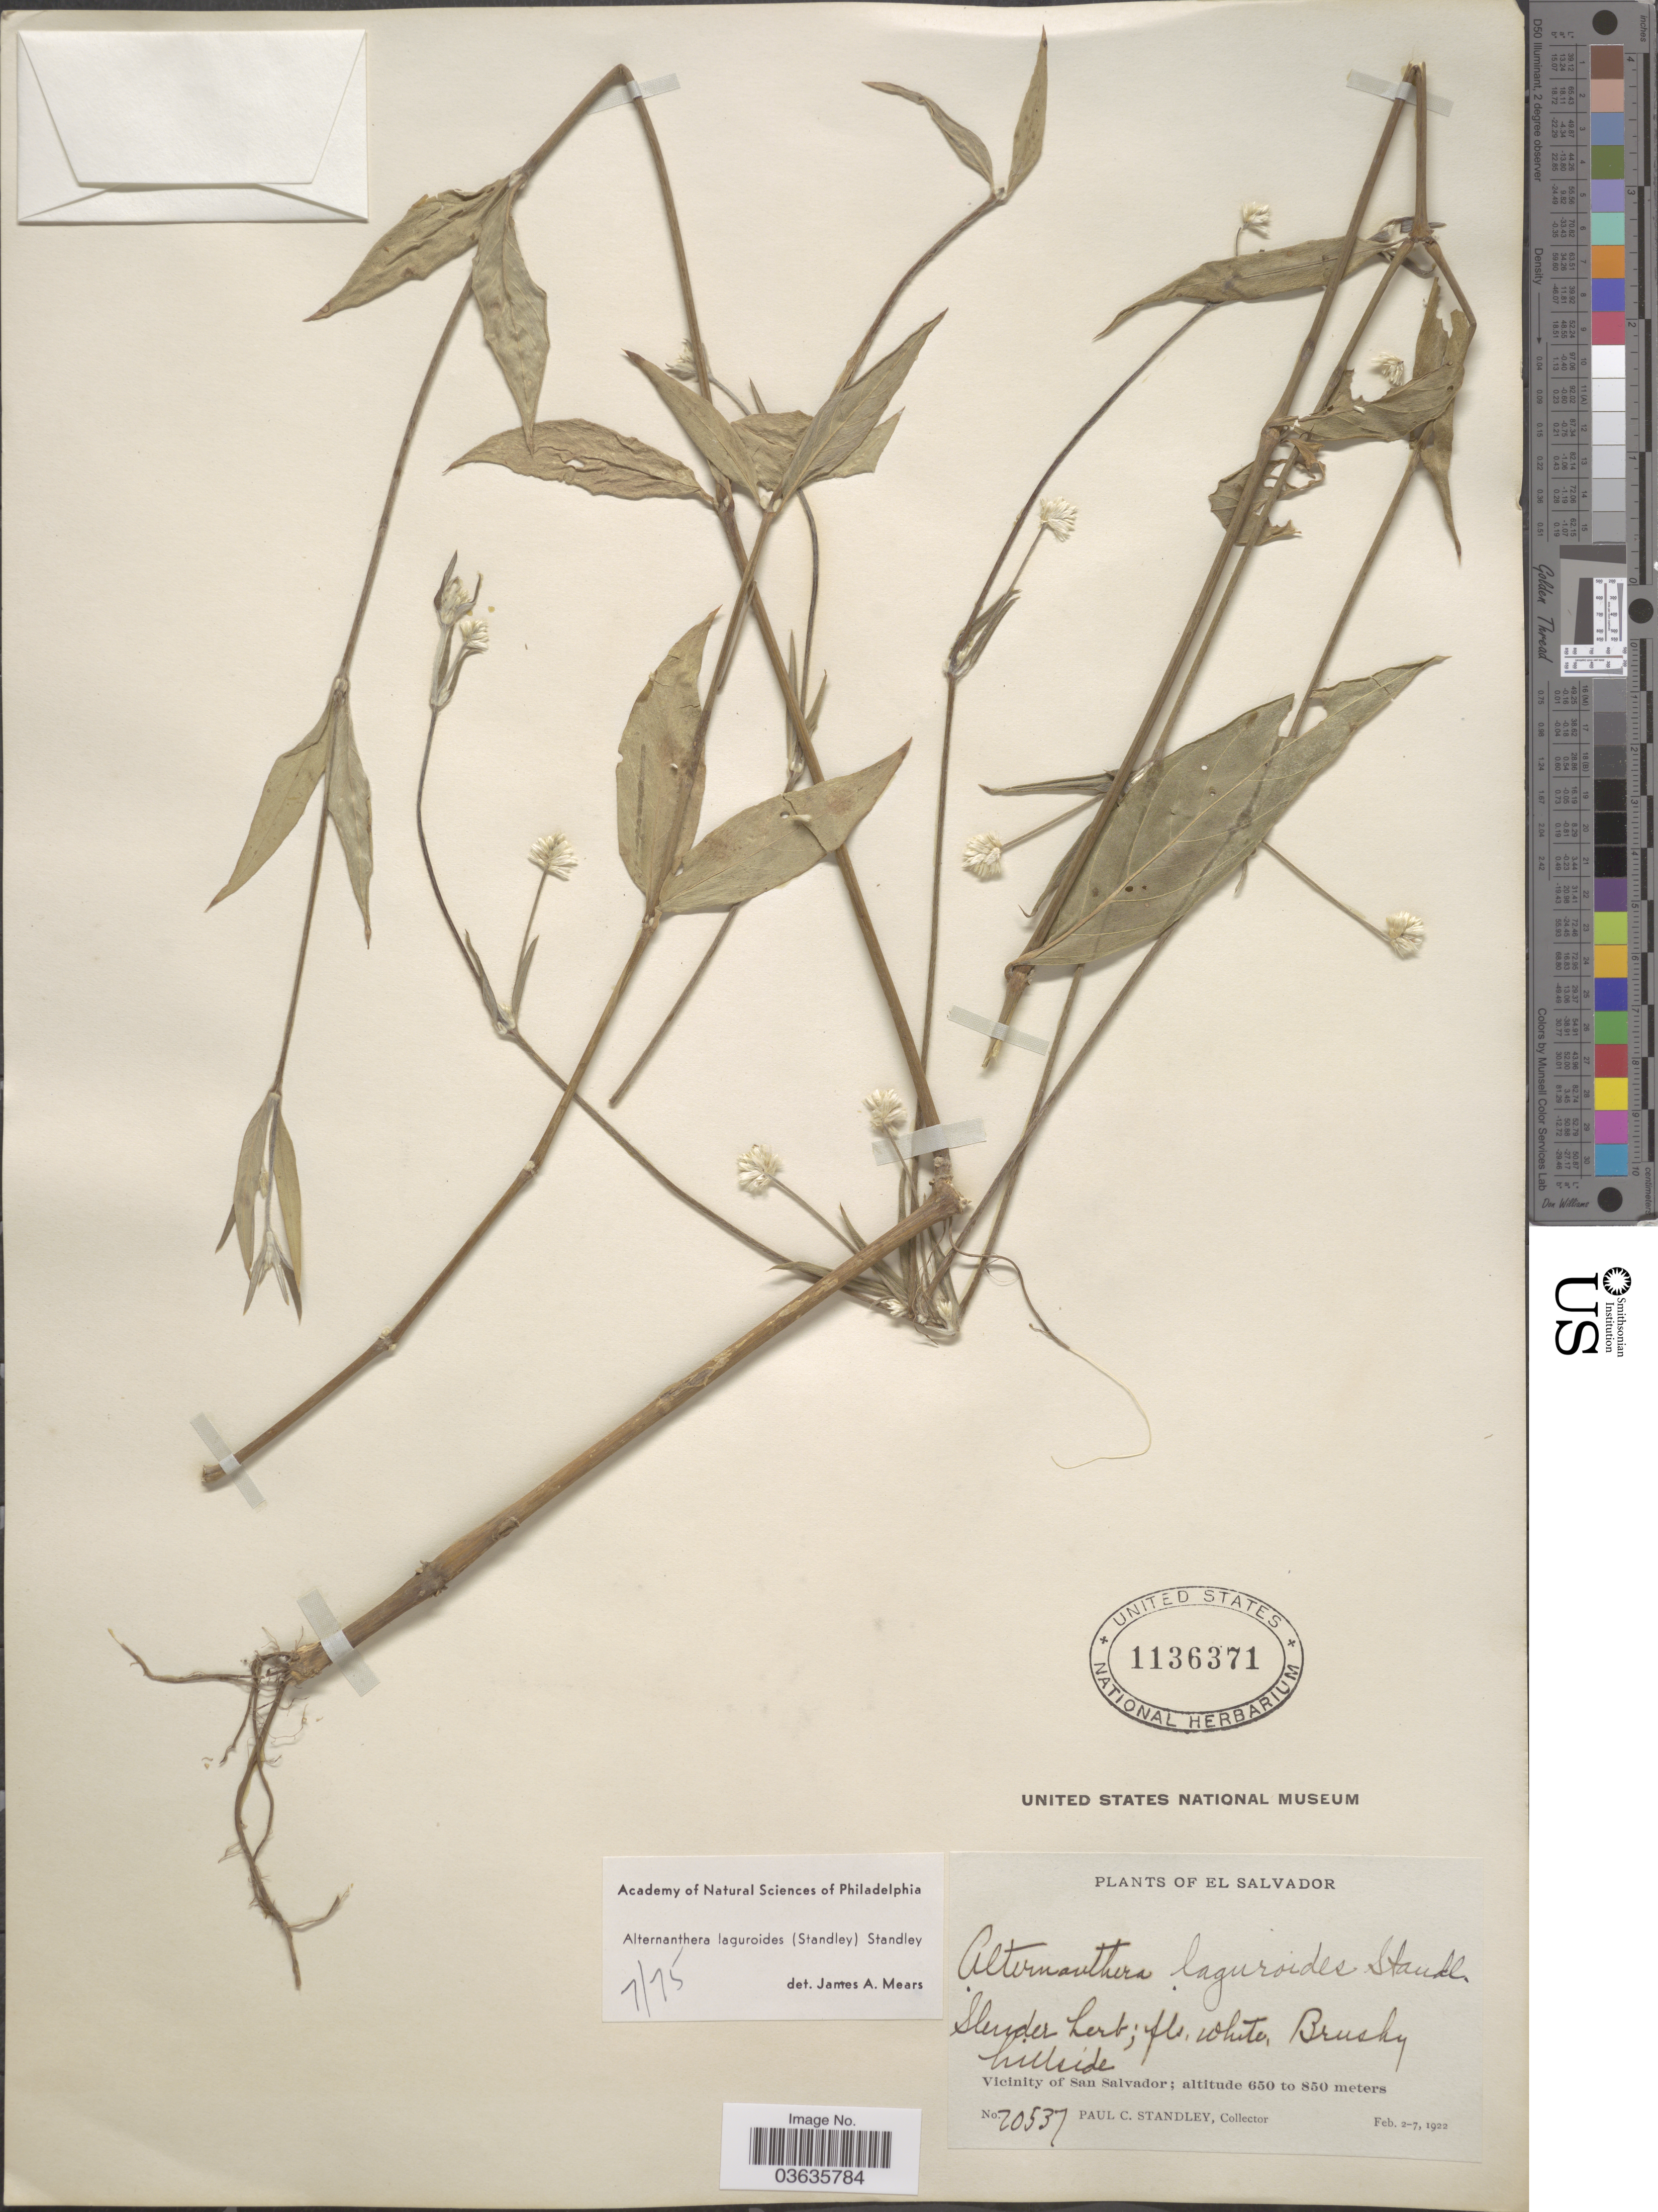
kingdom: Plantae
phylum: Tracheophyta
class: Magnoliopsida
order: Caryophyllales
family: Amaranthaceae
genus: Alternanthera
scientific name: Alternanthera laguroides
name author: (Standl.) Standl.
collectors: P. C. Standley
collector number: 20537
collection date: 1922-02-02/1922-02-07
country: El Salvador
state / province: San Salvador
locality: Vicinity of San Salvador.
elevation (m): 650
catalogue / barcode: US 1136371